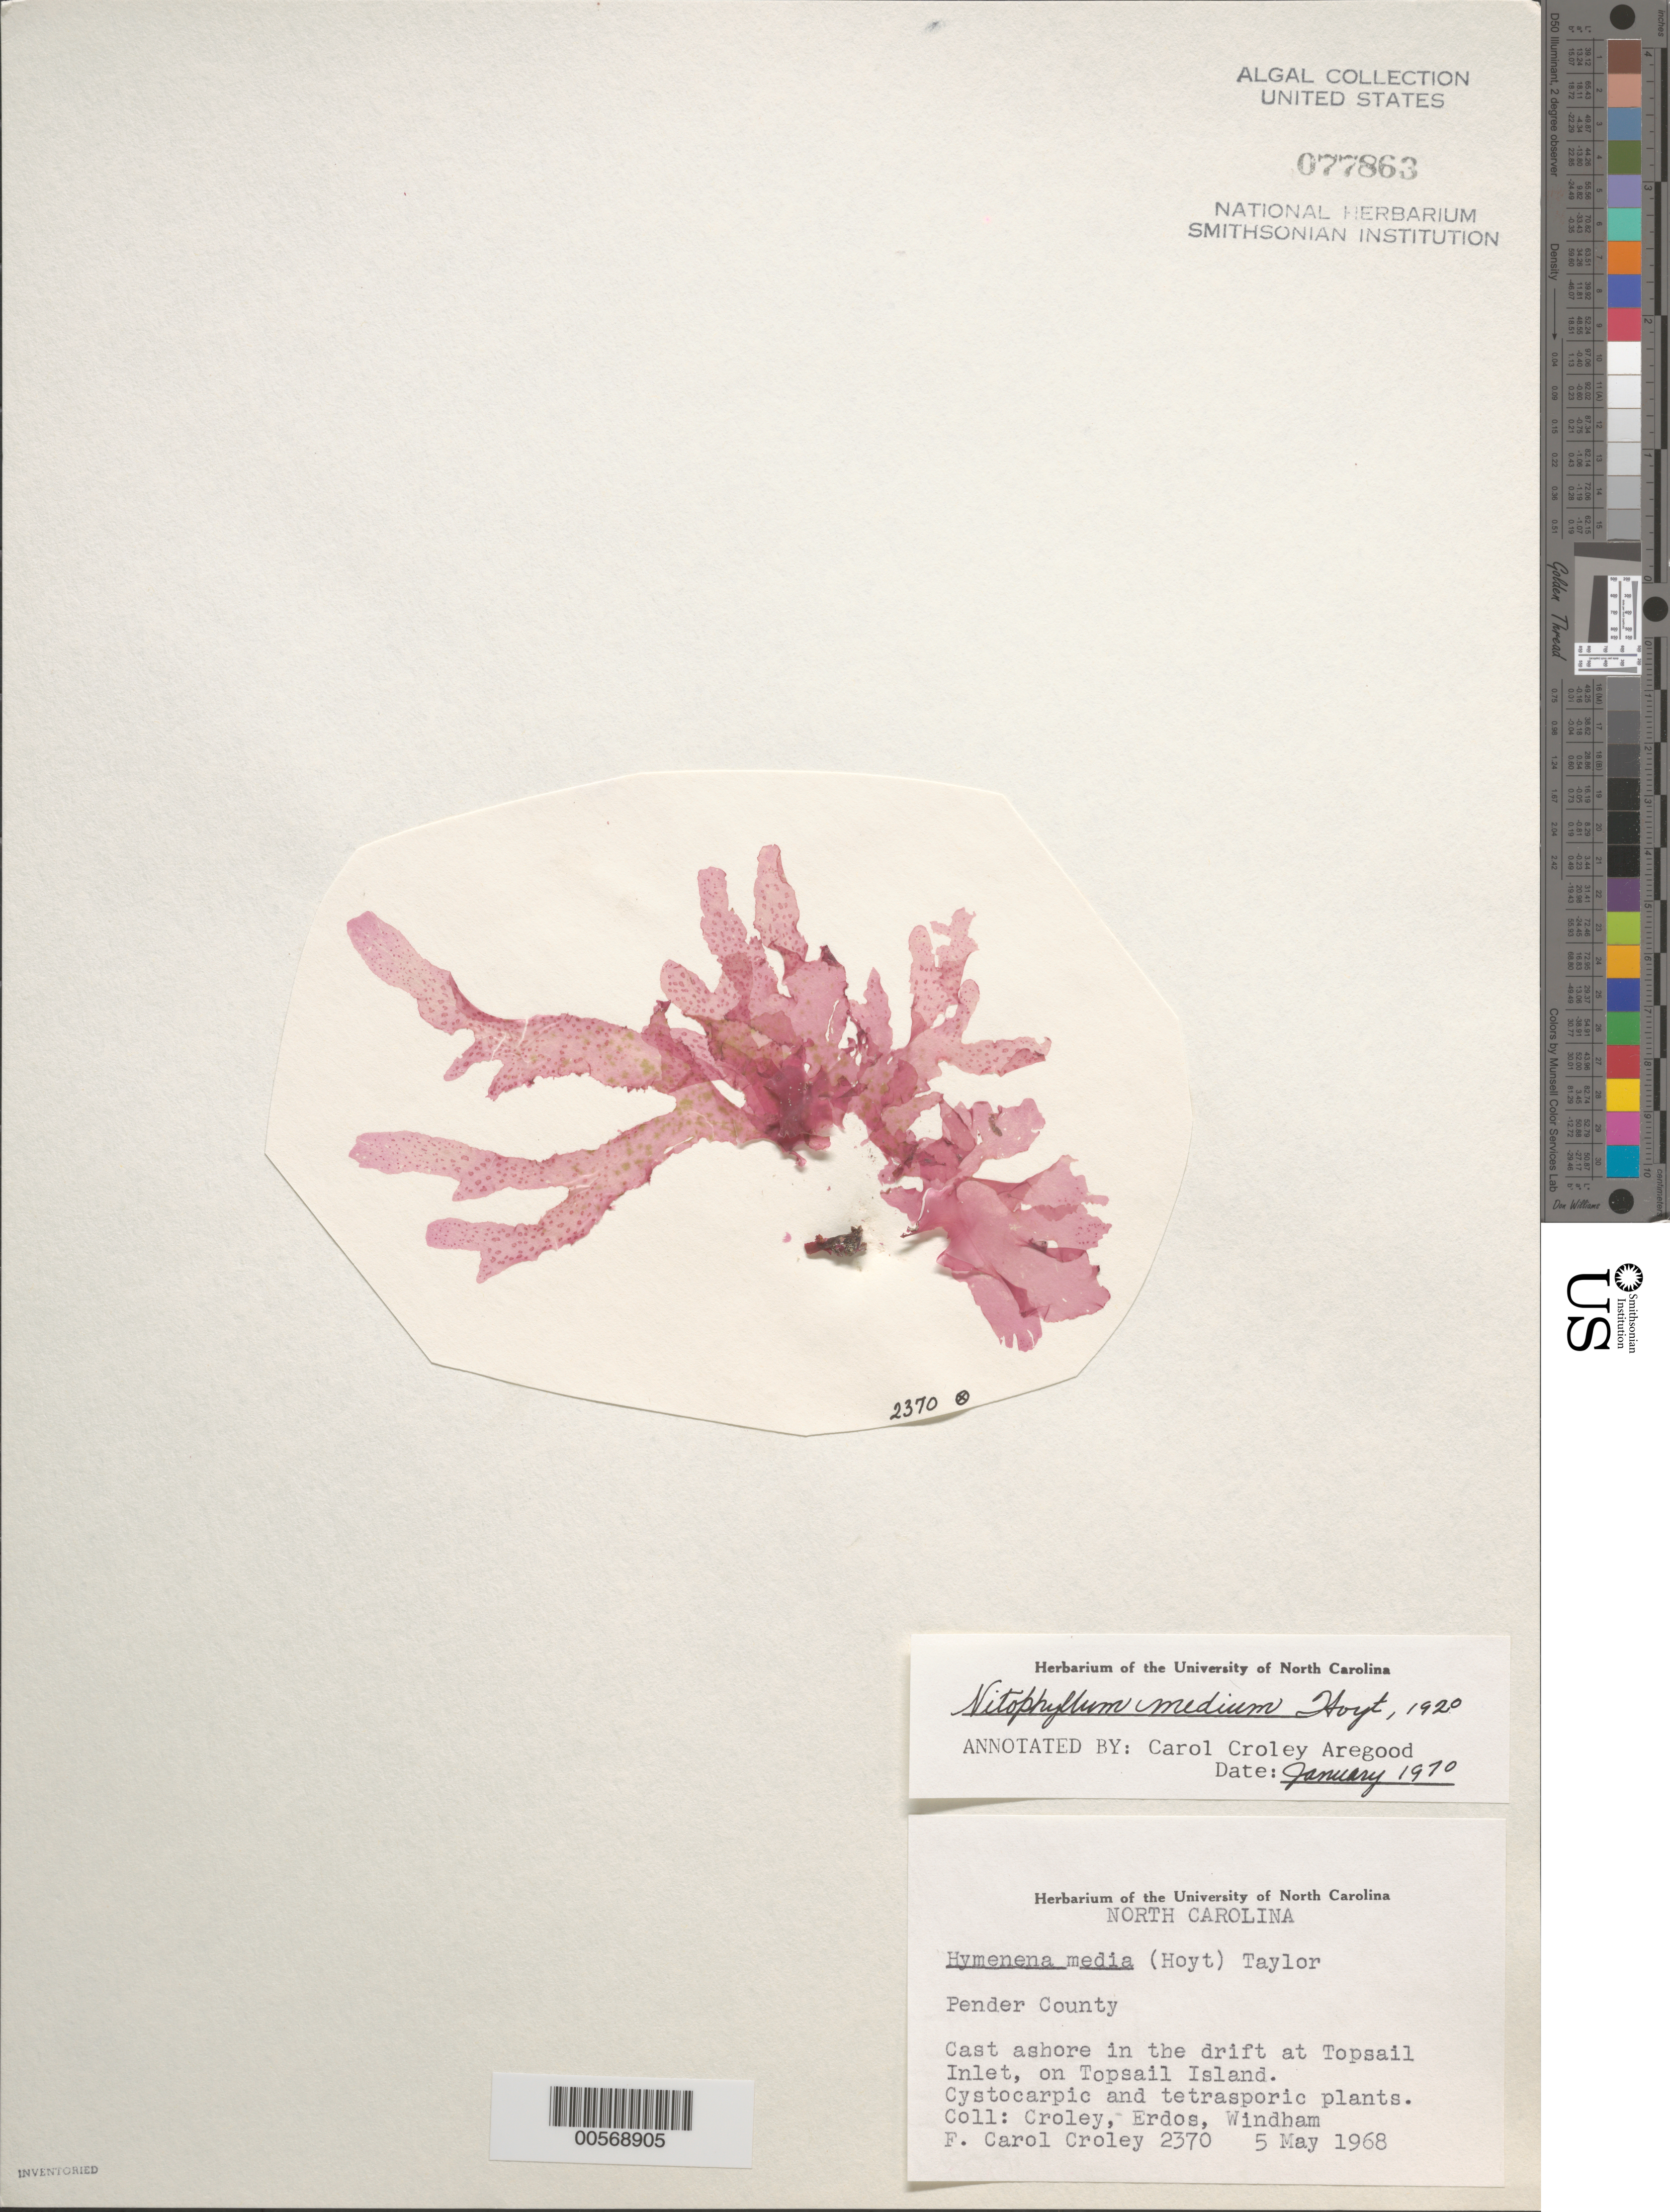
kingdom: Plantae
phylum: Rhodophyta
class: Florideophyceae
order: Ceramiales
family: Delesseriaceae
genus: Radicilingua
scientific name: Radicilingua media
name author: (Hoyt) Wolf et al.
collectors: F. C. Croley, -. Erdos & M. D. Windham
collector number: FCC 2370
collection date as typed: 05 May 1968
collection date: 1968-05-05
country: United States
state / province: North Carolina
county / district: Pender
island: Topsail Island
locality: Topsail Inlet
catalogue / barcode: US 77863